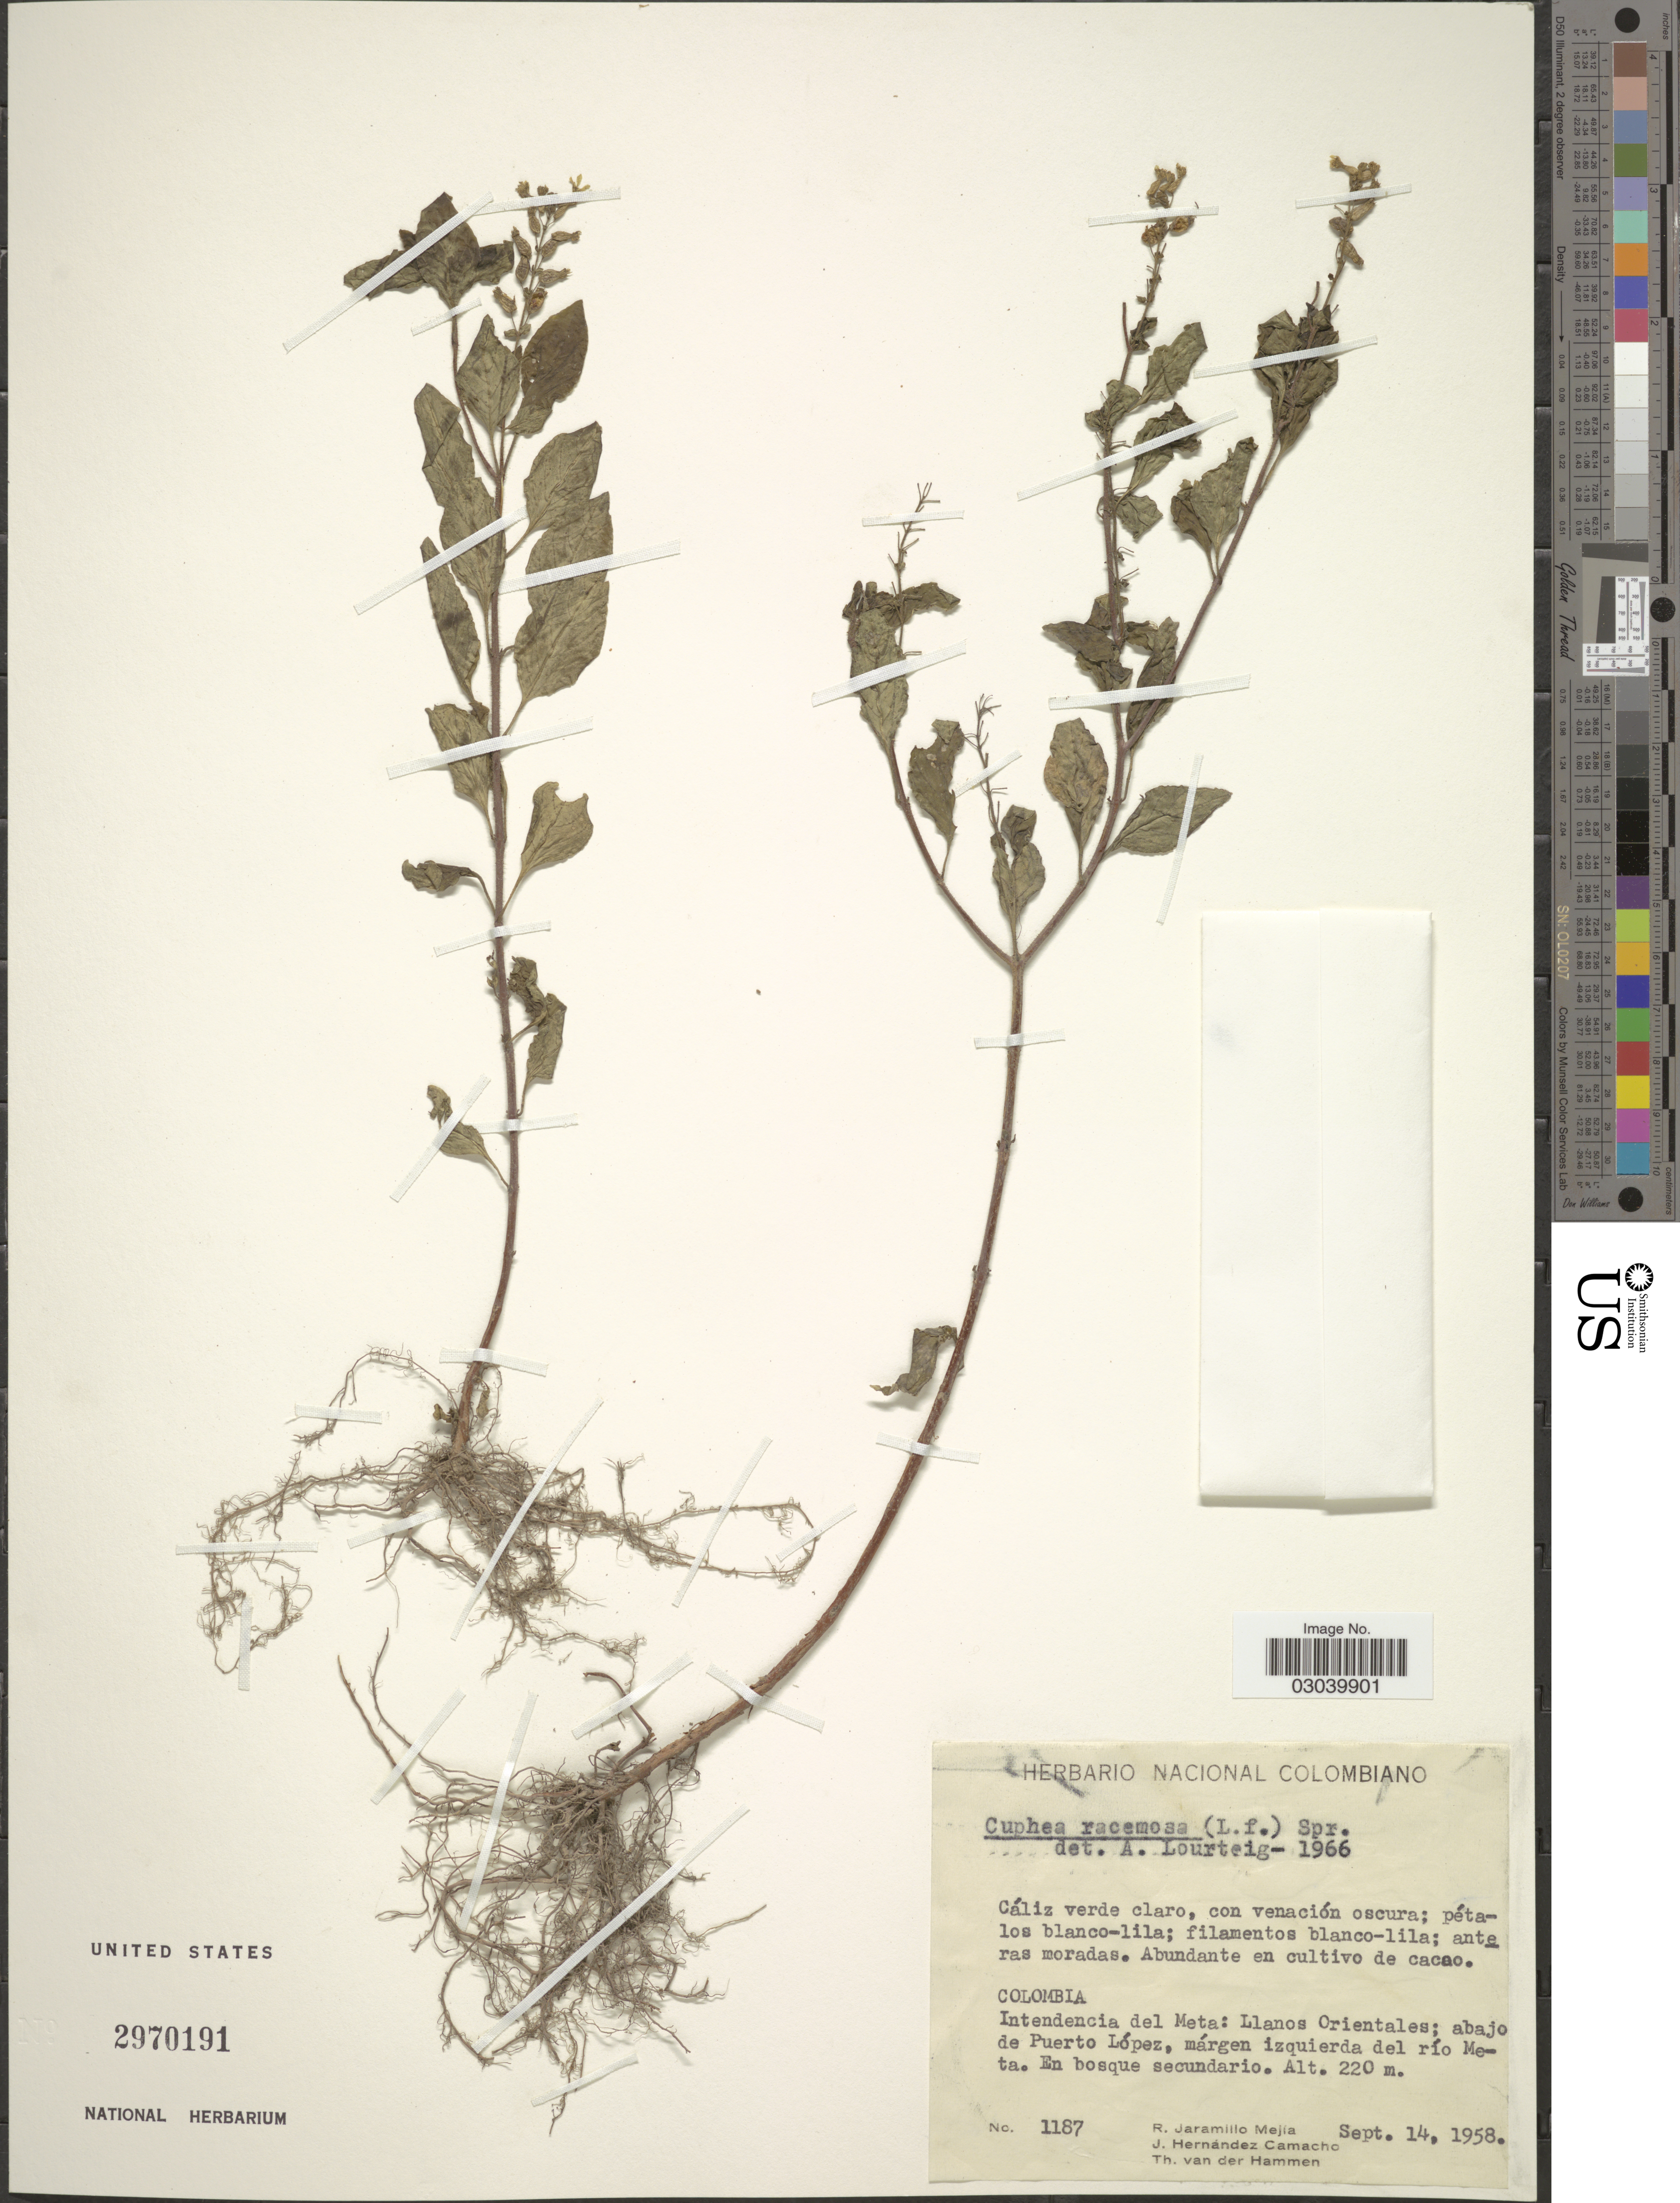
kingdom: Plantae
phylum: Tracheophyta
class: Magnoliopsida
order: Myrtales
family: Lythraceae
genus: Cuphea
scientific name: Cuphea racemosa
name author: (L. f.) Spreng.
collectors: R. Jaramillo M., J. Hernandez Camacho & T. Van der Hammen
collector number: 1187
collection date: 1958-09-14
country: Colombia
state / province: Meta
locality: Intendencia del Meta: Llanos Orientales: abajo de Puerto López, margen izquierda del río Meta.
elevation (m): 220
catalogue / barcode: US 2970191